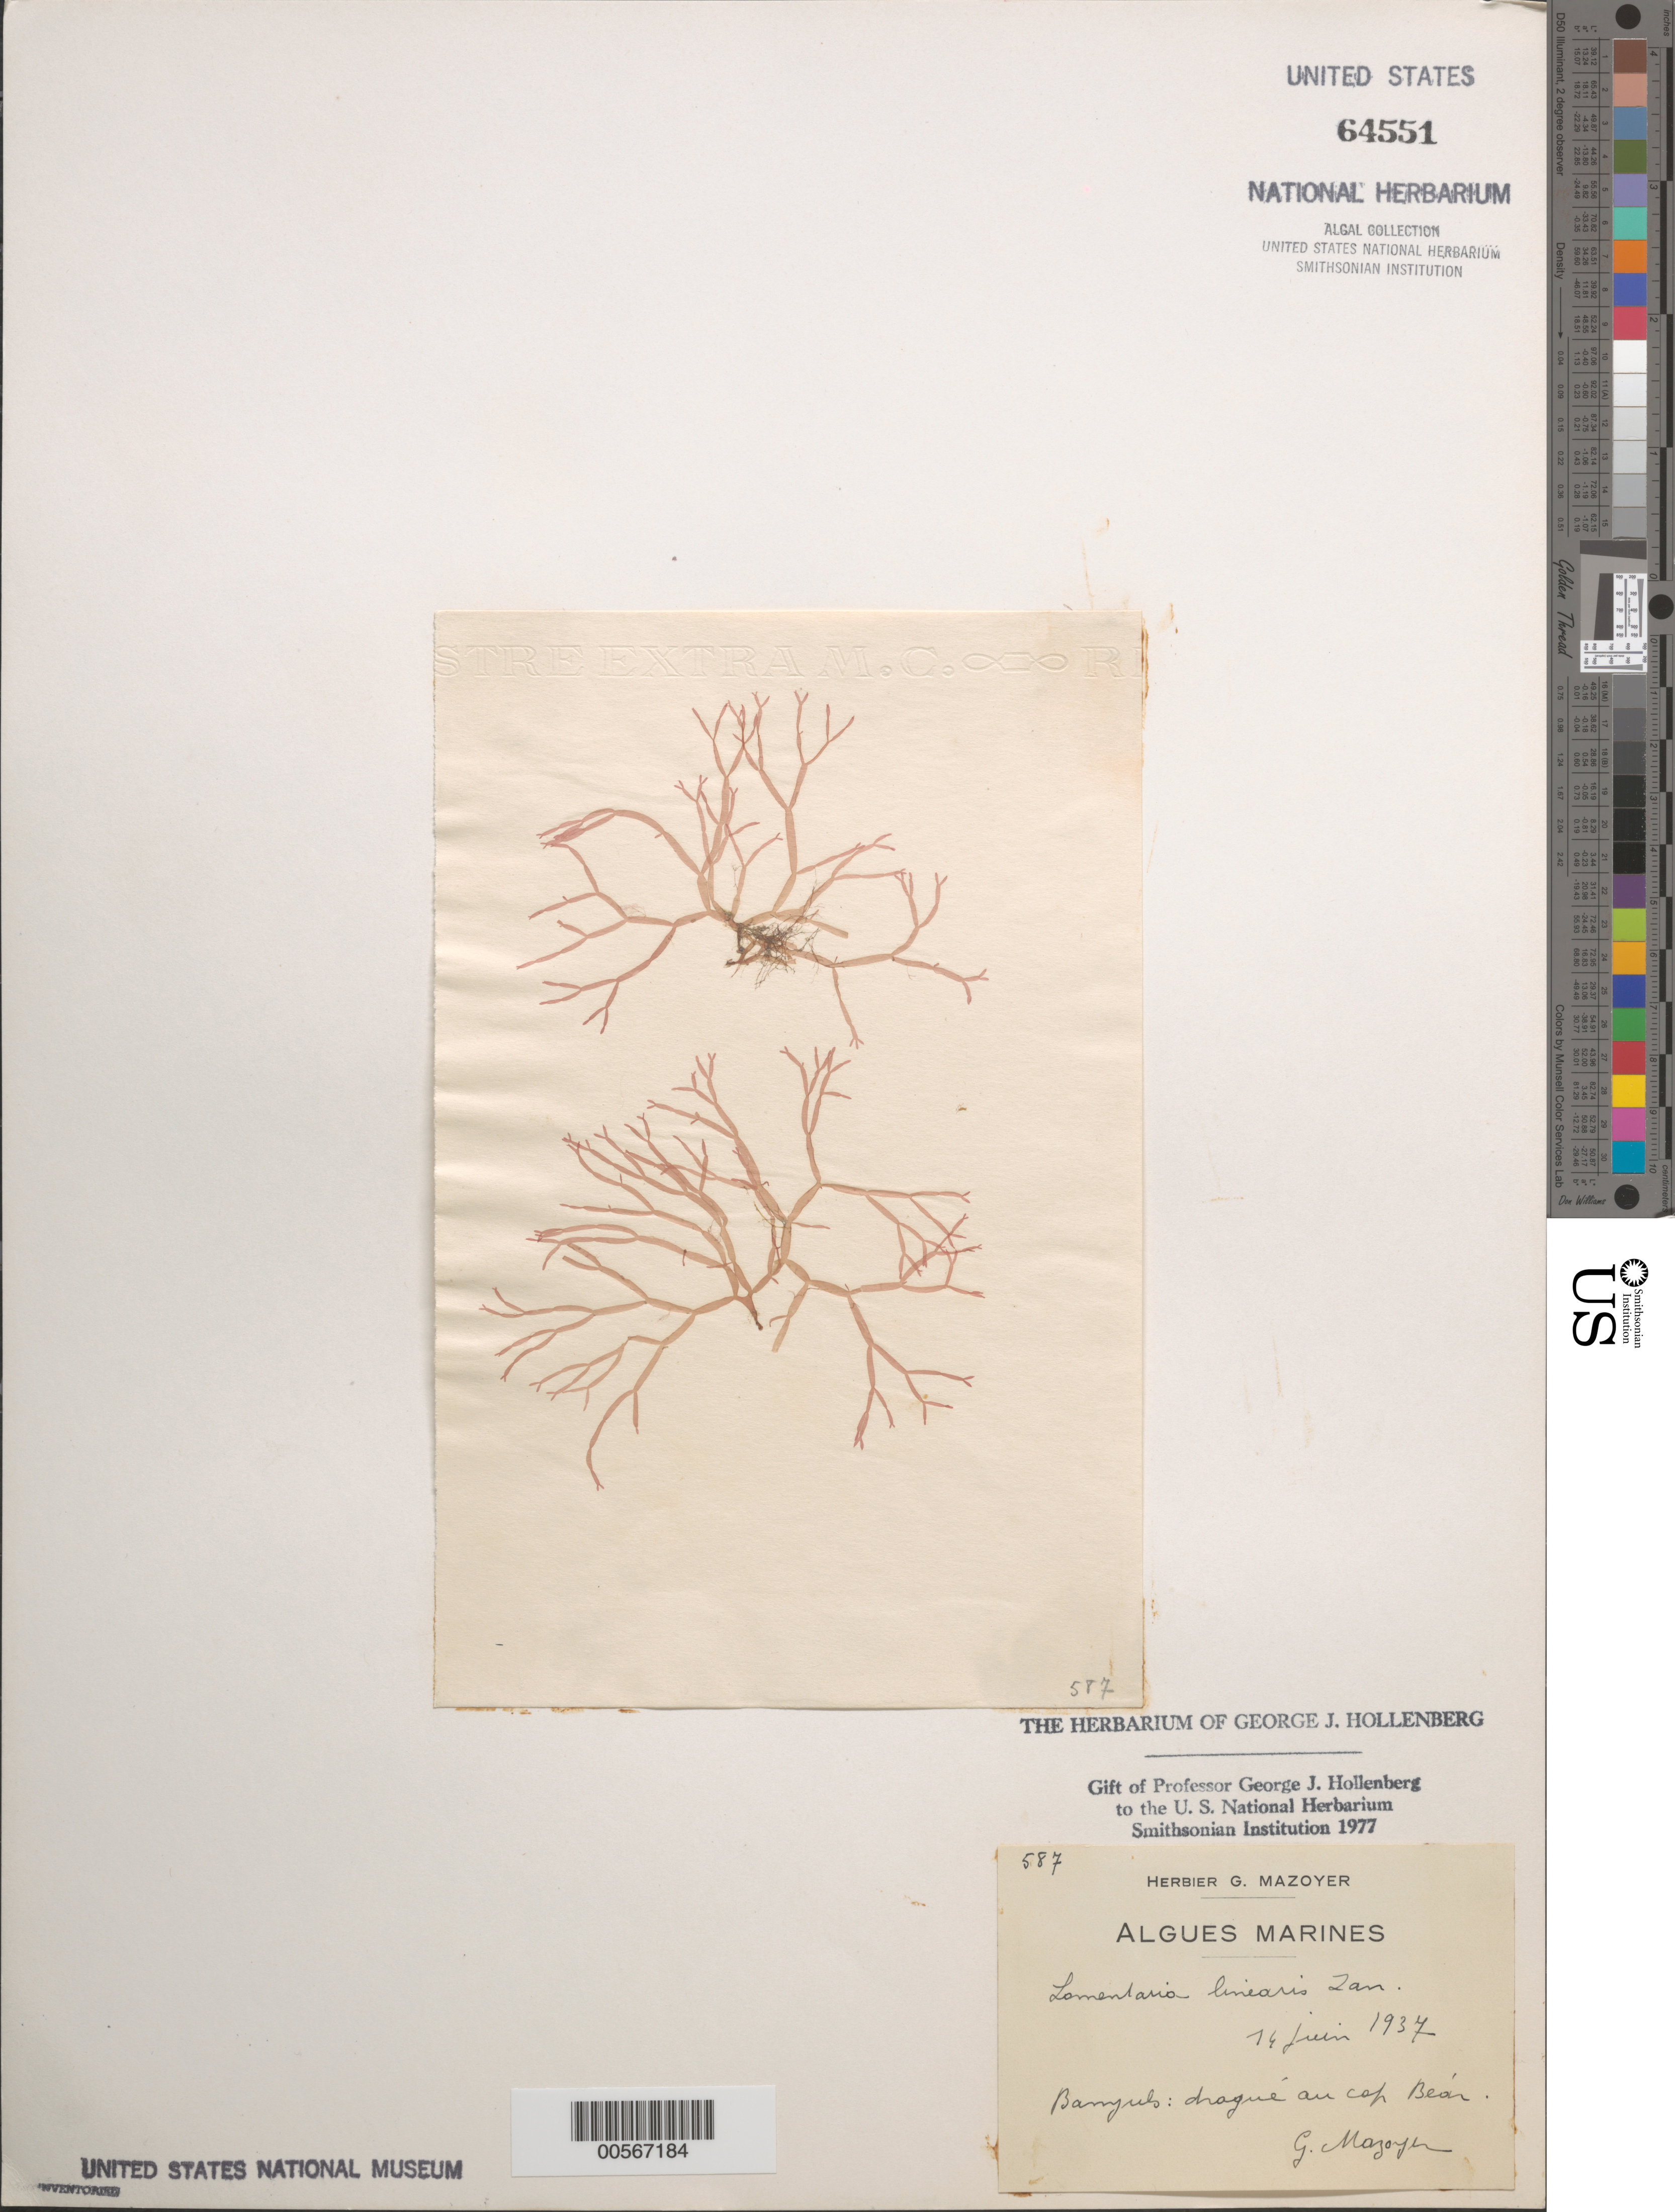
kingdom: Plantae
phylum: Rhodophyta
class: Florideophyceae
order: Rhodymeniales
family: Lomentariaceae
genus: Lomentaria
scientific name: Lomentaria articulata var. linearis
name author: Zanardini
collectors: G. Feldman-Mazoyer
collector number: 587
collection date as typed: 14 Jun 1937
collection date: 1937-06-14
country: France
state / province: Occitanie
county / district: Pyrénées-Orientales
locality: Cap Bear, Banyuls-sur-Mer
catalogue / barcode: US 64551